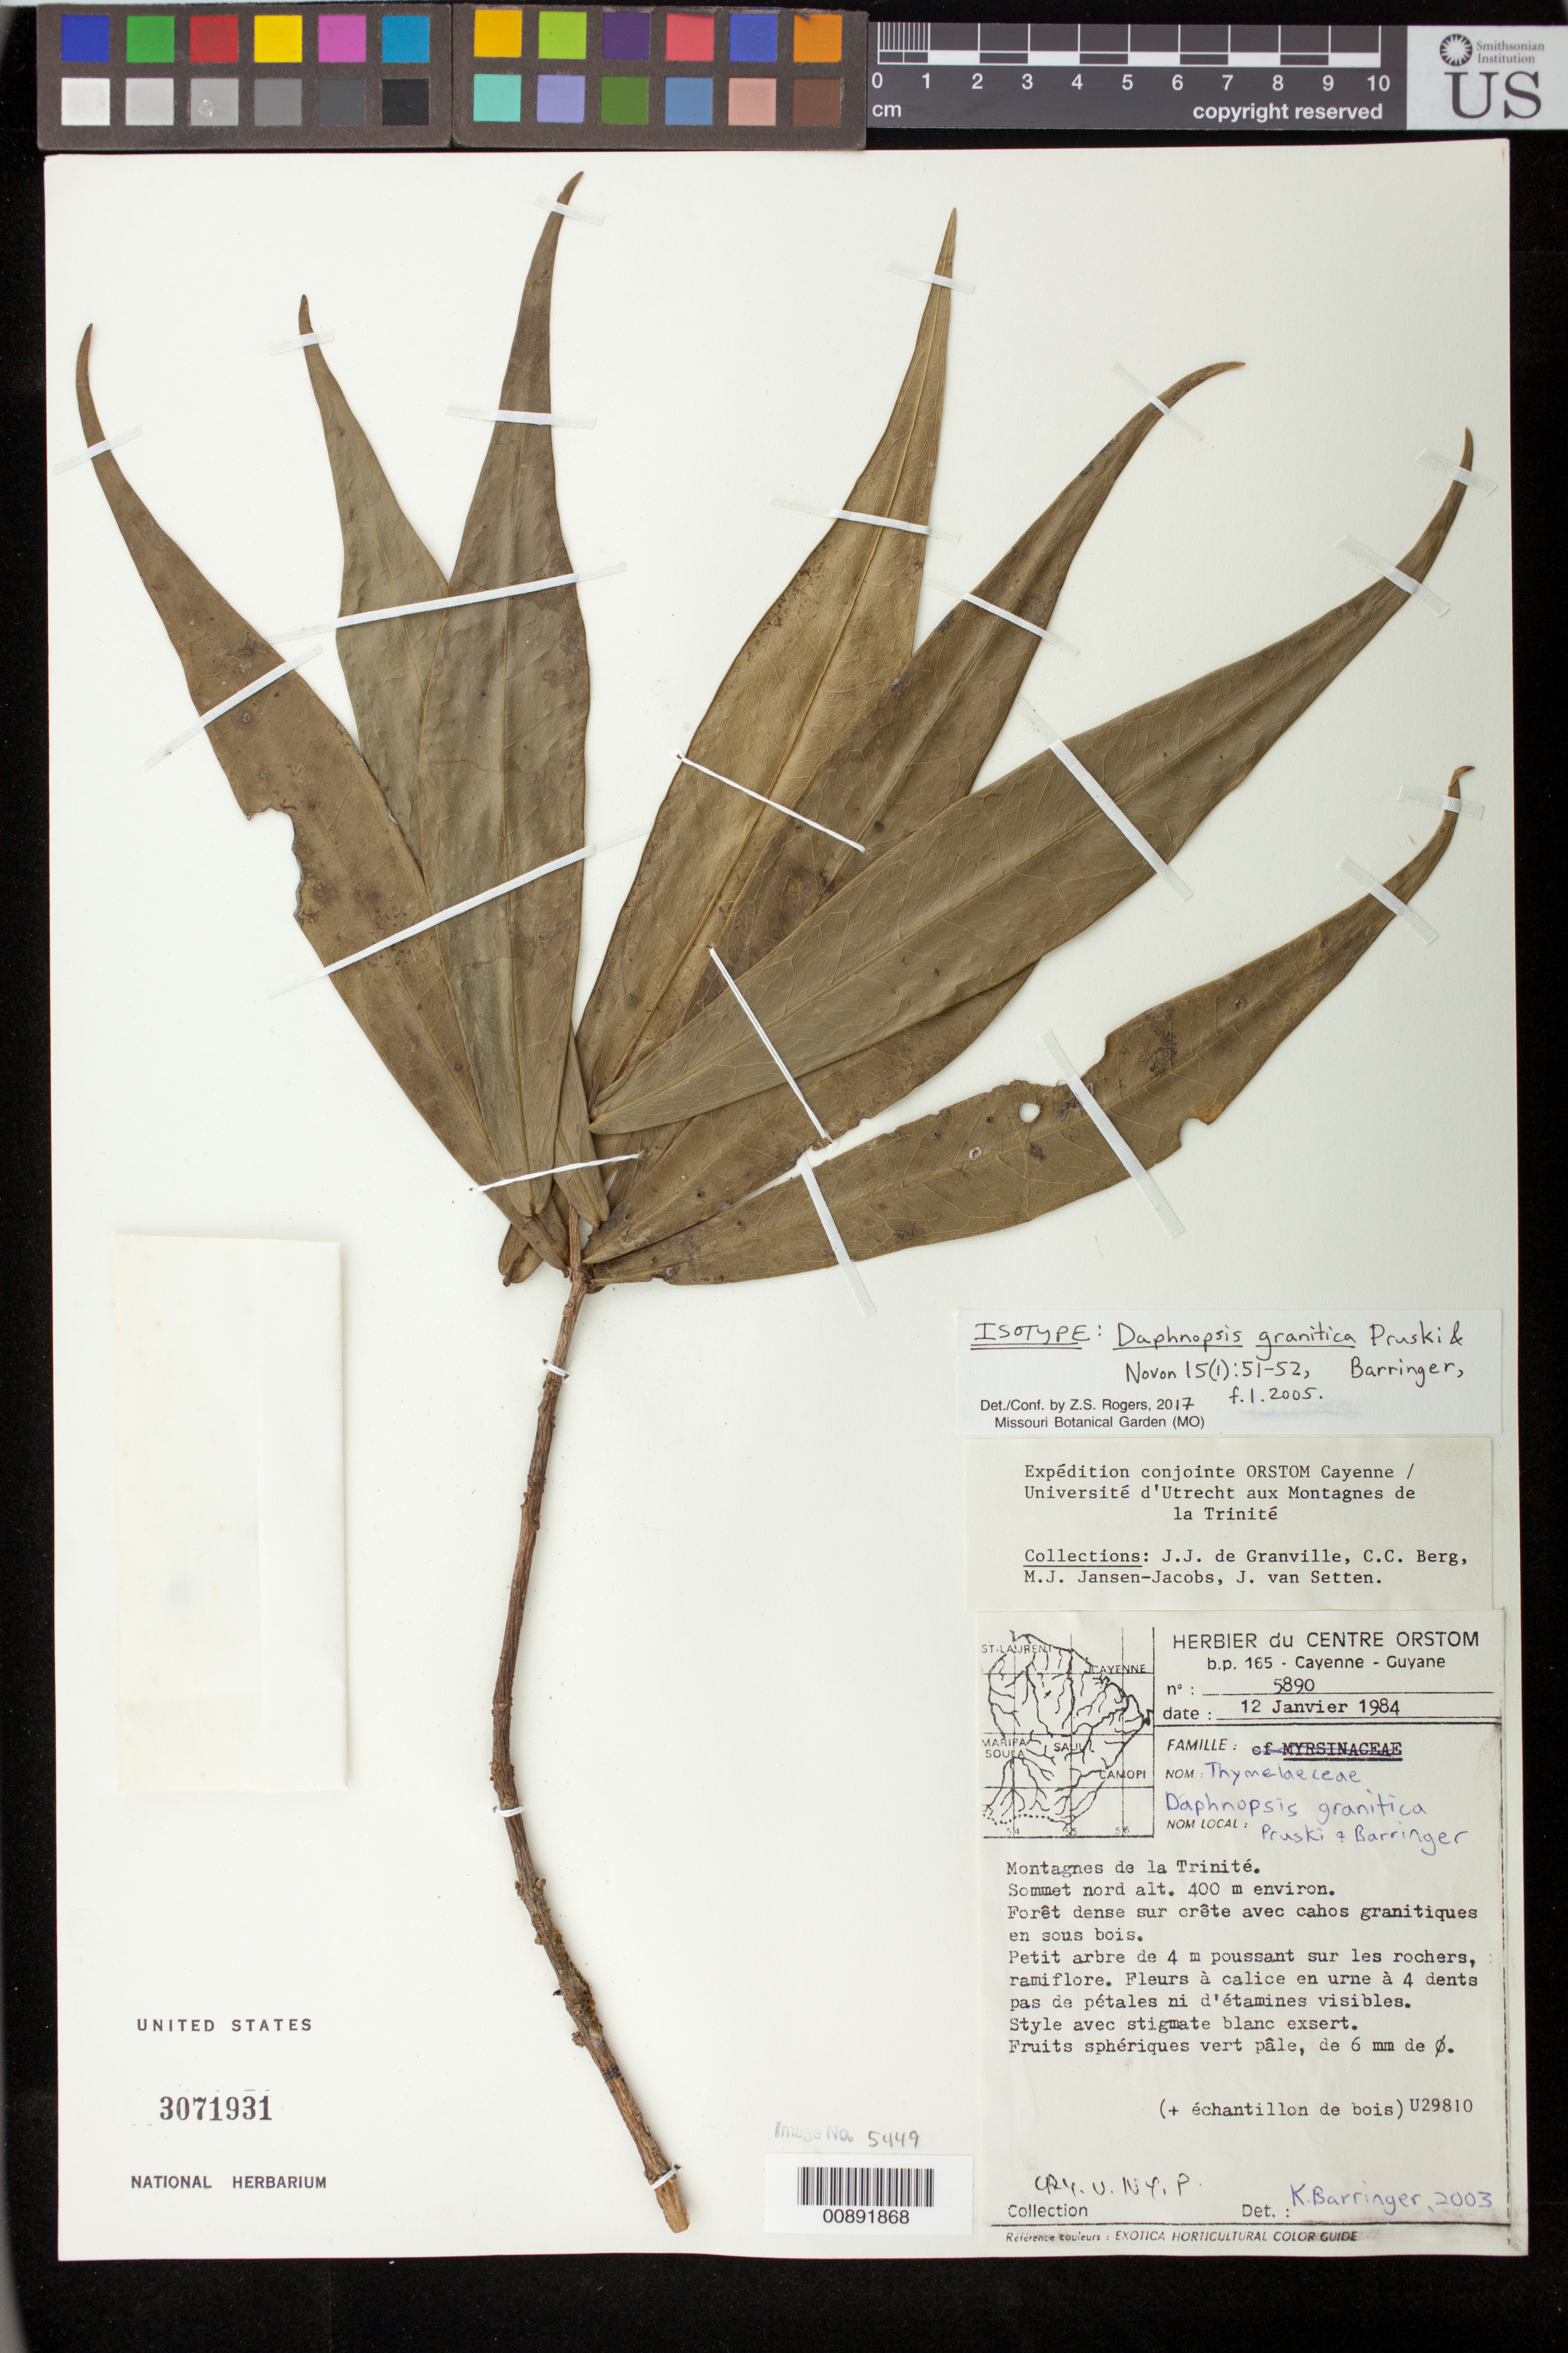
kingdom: Plantae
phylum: Tracheophyta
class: Magnoliopsida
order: Malvales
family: Thymelaeaceae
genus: Daphnopsis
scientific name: Daphnopsis granitica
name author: Pruski & Barringer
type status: Isotype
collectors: J.-J. de Granville, C. C. Berg, M. J. Jansen-Jacobs & J. van Setten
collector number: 5890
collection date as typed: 12 Jan 1984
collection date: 1984-01-12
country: French Guiana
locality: Montagnes de la Trinité. Sommet nord alt. 400 m environ.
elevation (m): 400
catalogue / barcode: US 3071931